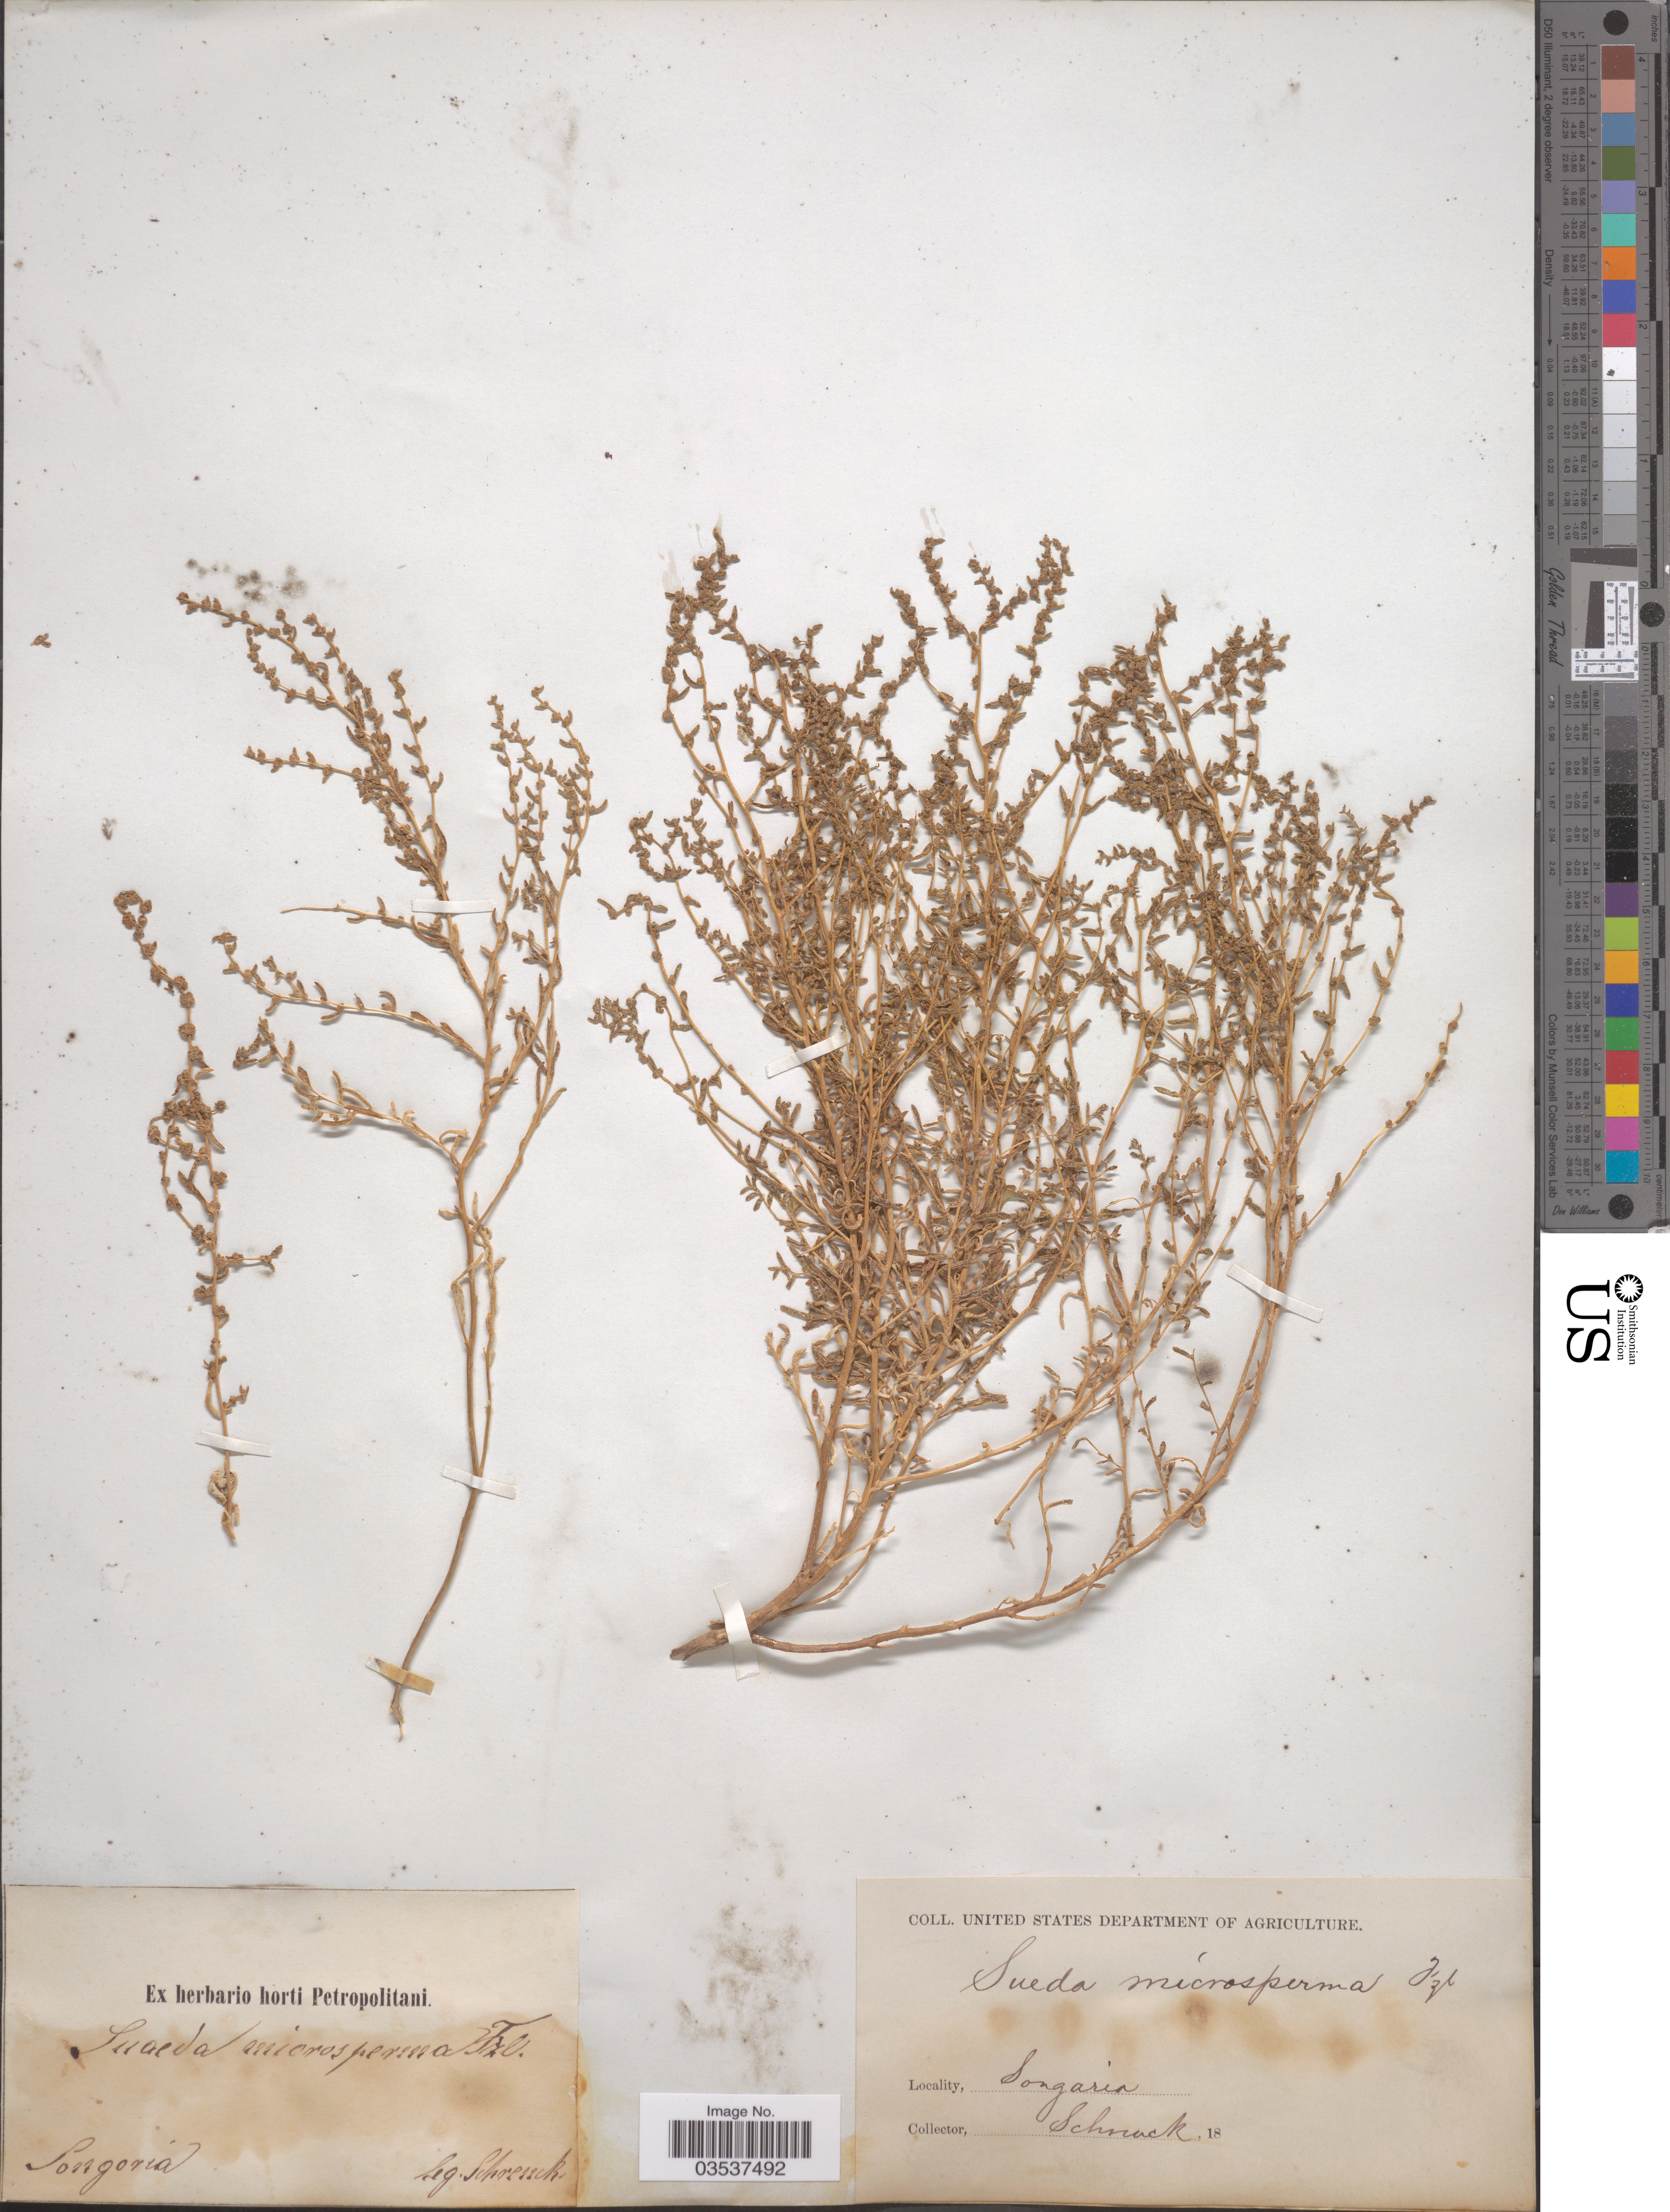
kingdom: Plantae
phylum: Tracheophyta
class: Magnoliopsida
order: Caryophyllales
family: Amaranthaceae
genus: Suaeda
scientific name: Suaeda microsperma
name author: (C.A. Mey.) Fenzl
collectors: -- Schrenck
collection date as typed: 18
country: Kazakhstan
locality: Songaria.